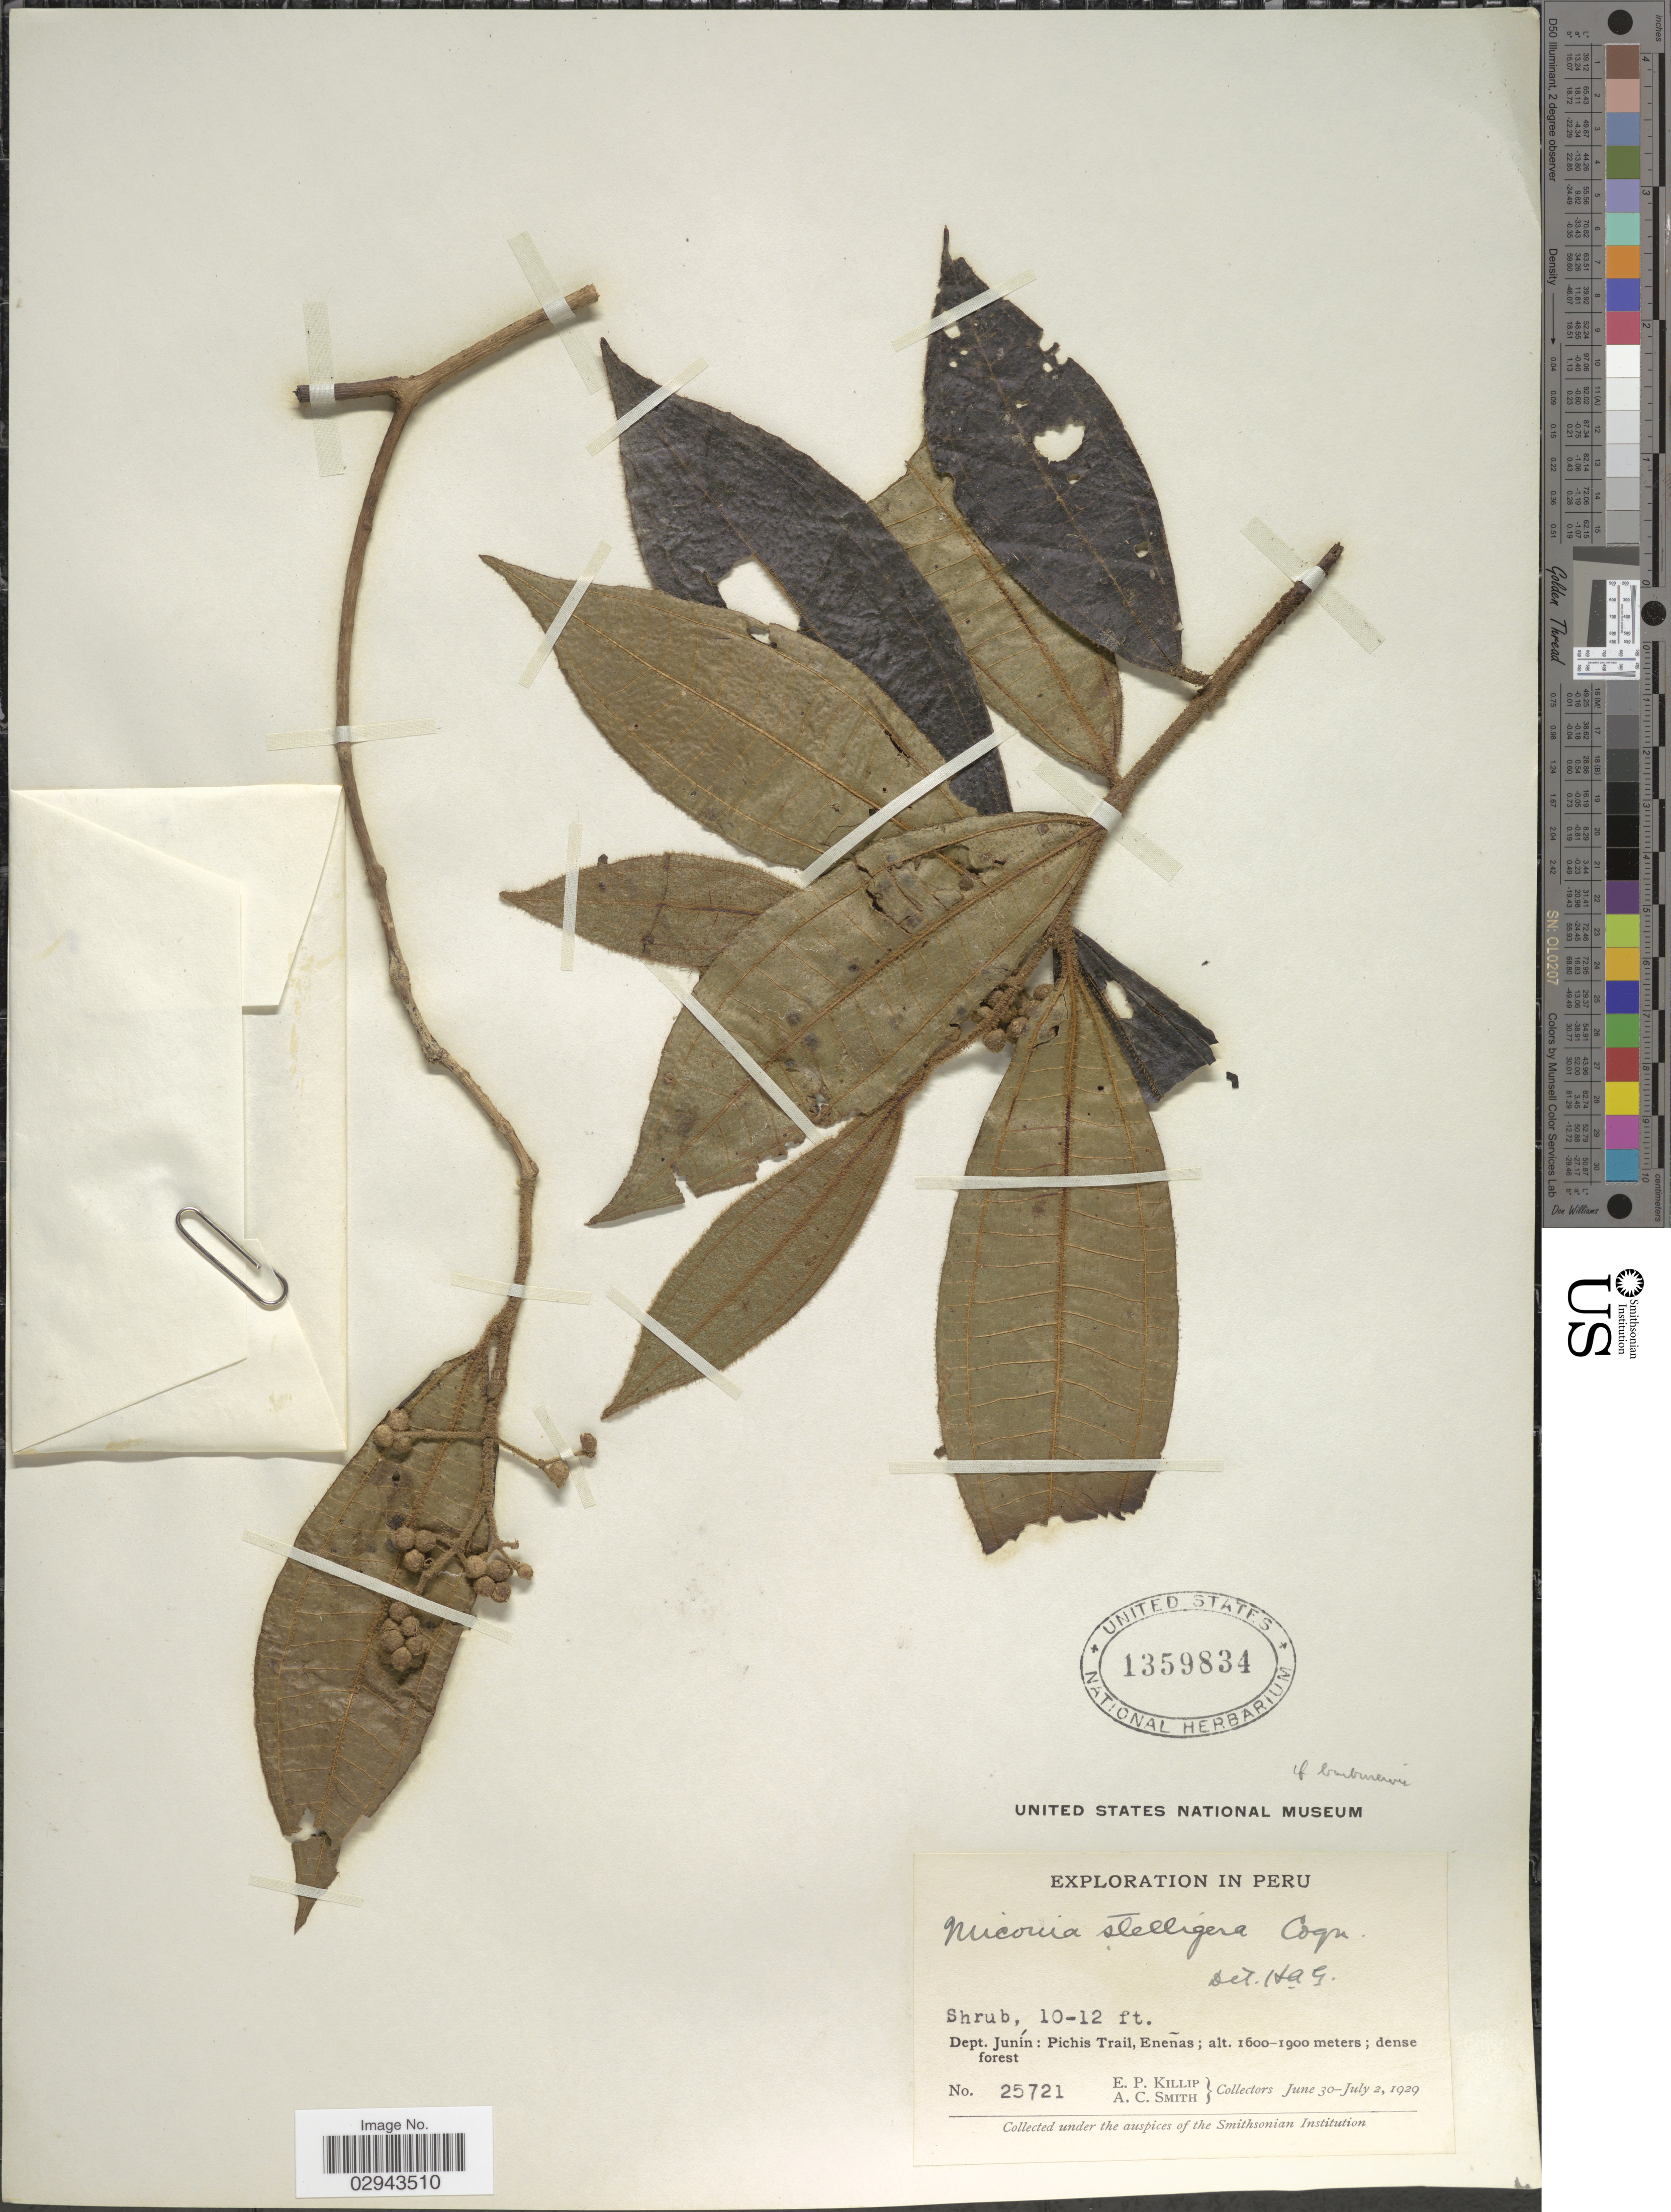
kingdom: Plantae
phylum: Tracheophyta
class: Magnoliopsida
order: Myrtales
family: Melastomataceae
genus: Miconia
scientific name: Miconia stelligera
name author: Cogn.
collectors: E. P. Killip & A. C. Smith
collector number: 25721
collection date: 1929-06-30/1929-07-02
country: Peru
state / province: Junín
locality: Dept. Junín: Pichis Trail, Eneñas.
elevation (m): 1600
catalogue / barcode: US 1359834